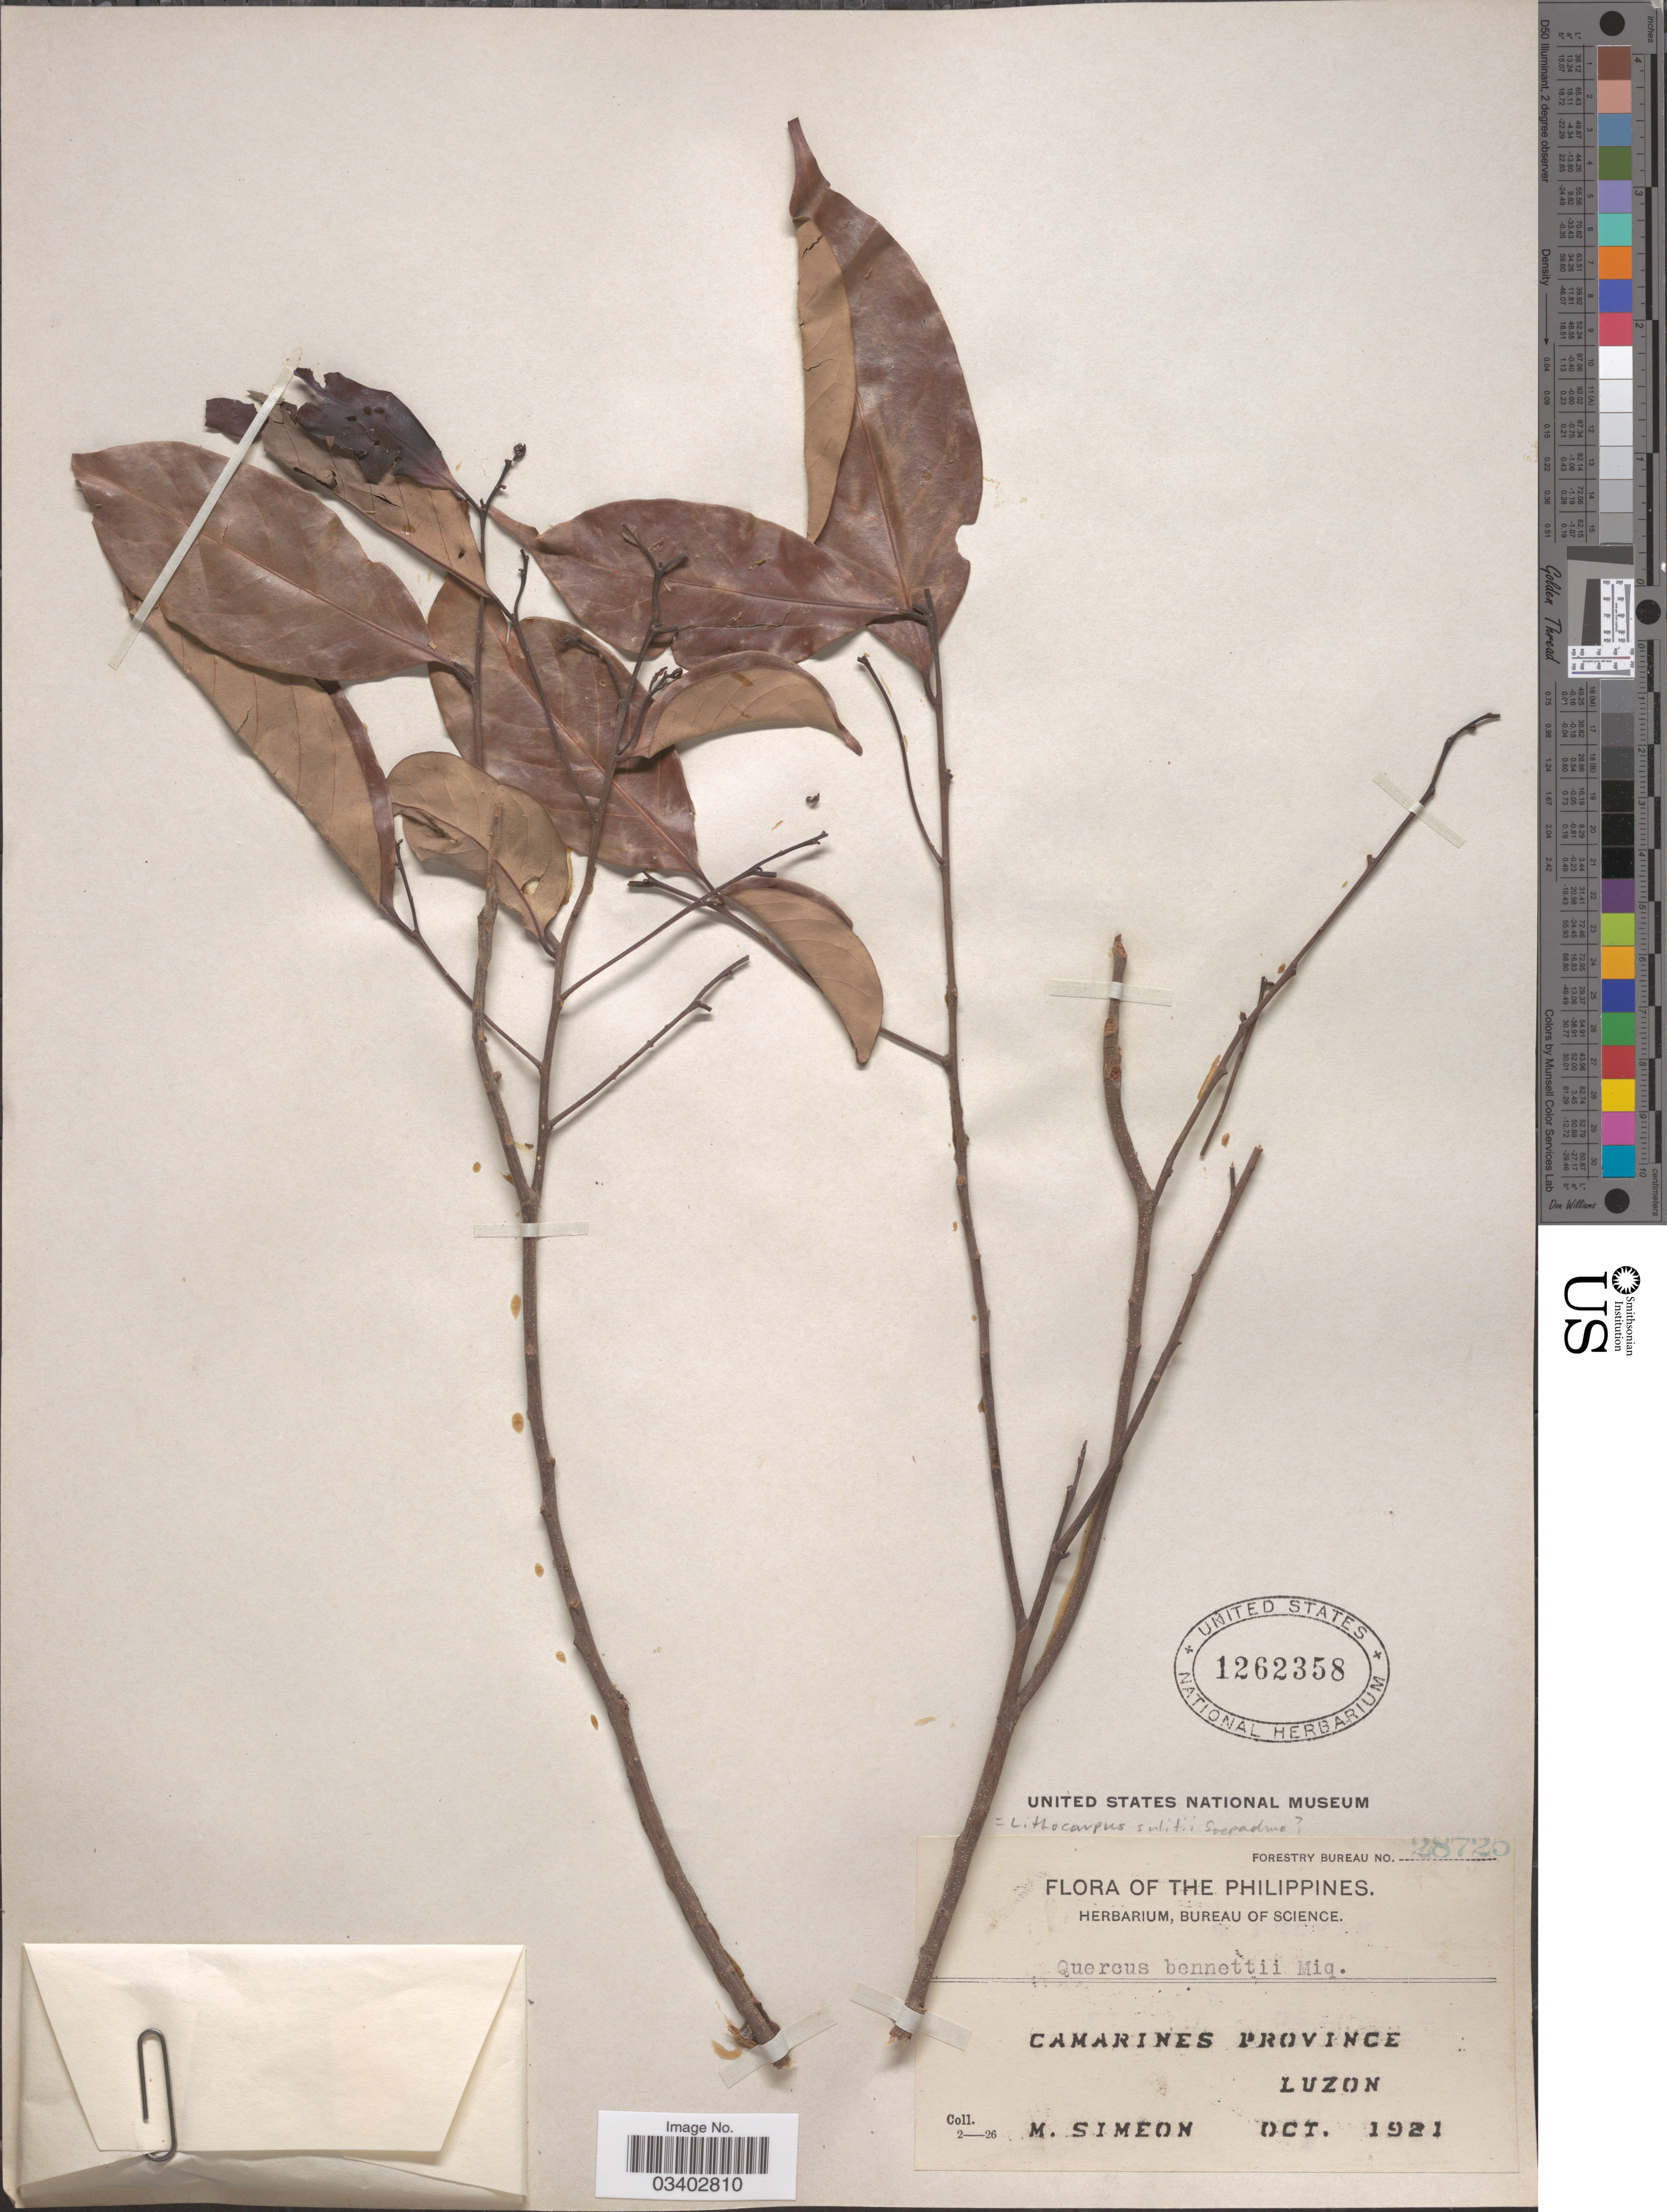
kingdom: Plantae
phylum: Tracheophyta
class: Magnoliopsida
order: Fagales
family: Fagaceae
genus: Lithocarpus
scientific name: Lithocarpus sulitii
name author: Soepadmo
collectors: M. Simeon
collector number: Forestry Bureau 28720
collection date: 1921-10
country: Philippines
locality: Camarines Province. Luzon.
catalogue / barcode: US 1262358